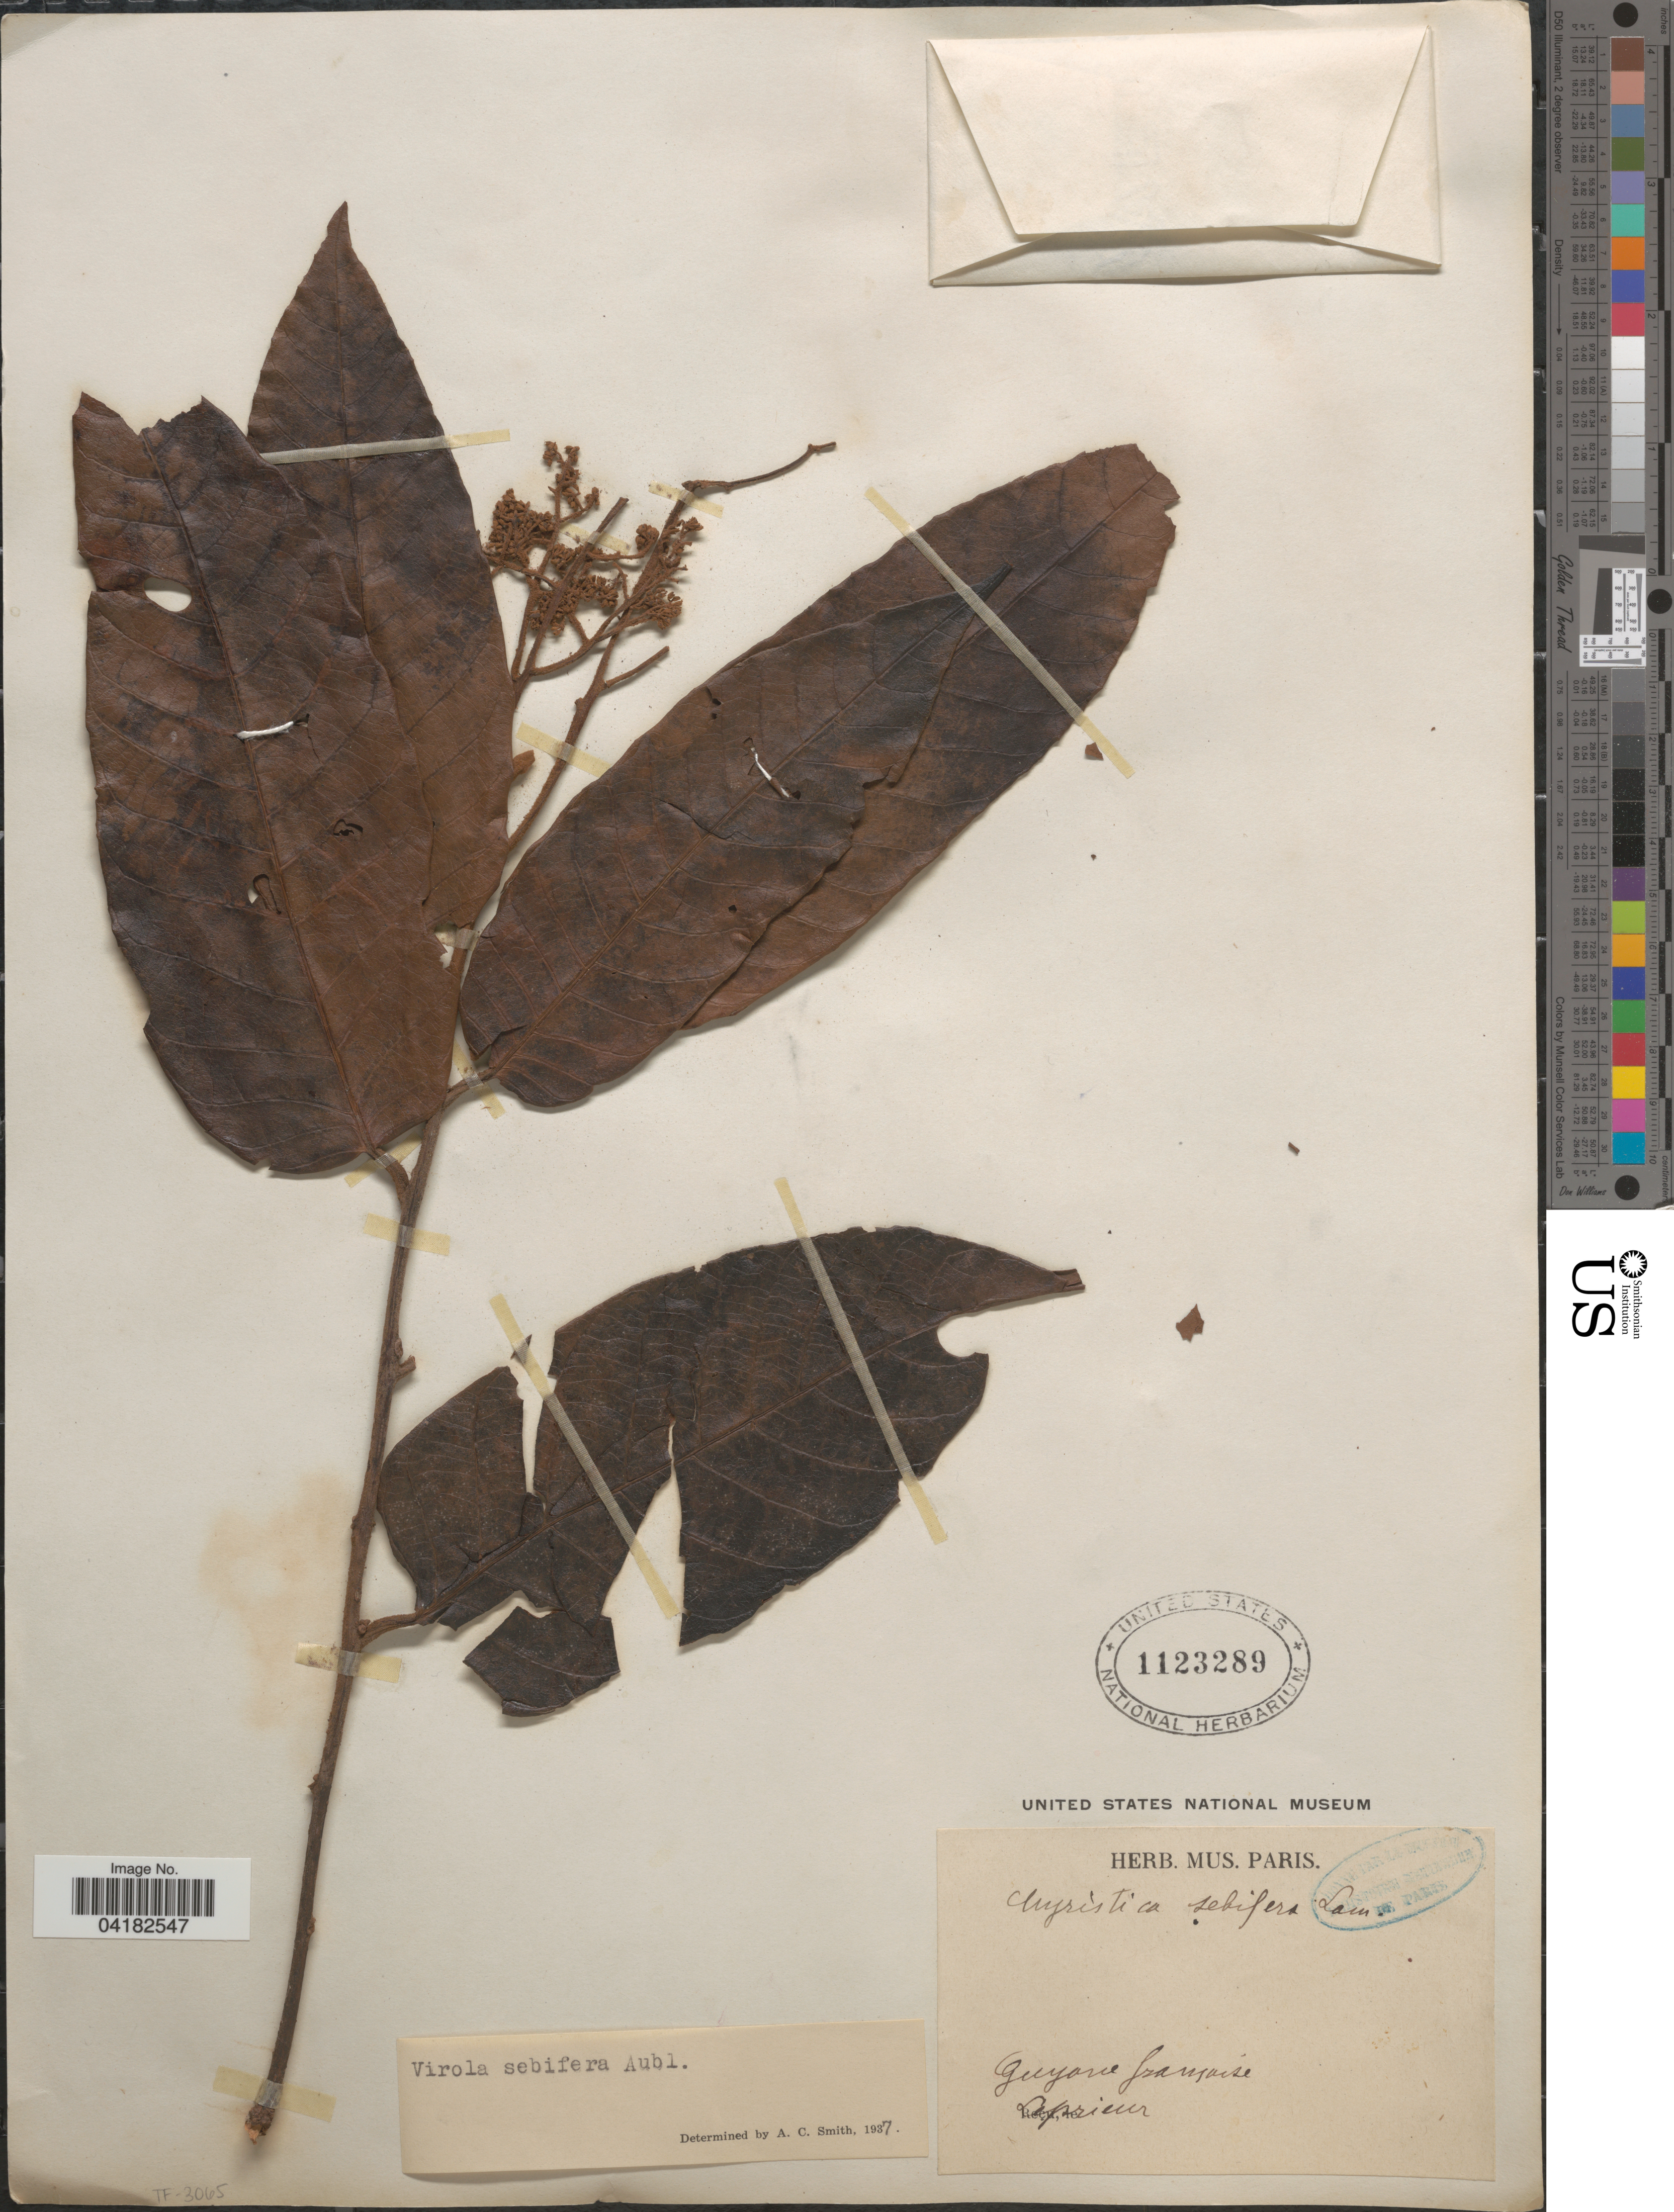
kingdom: Plantae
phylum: Tracheophyta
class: Magnoliopsida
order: Magnoliales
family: Myristicaceae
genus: Virola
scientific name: Virola sebifera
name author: Aubl.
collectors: F. M. R. Leprieur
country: French Guiana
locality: Guyane Francaise.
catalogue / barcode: US 1123289